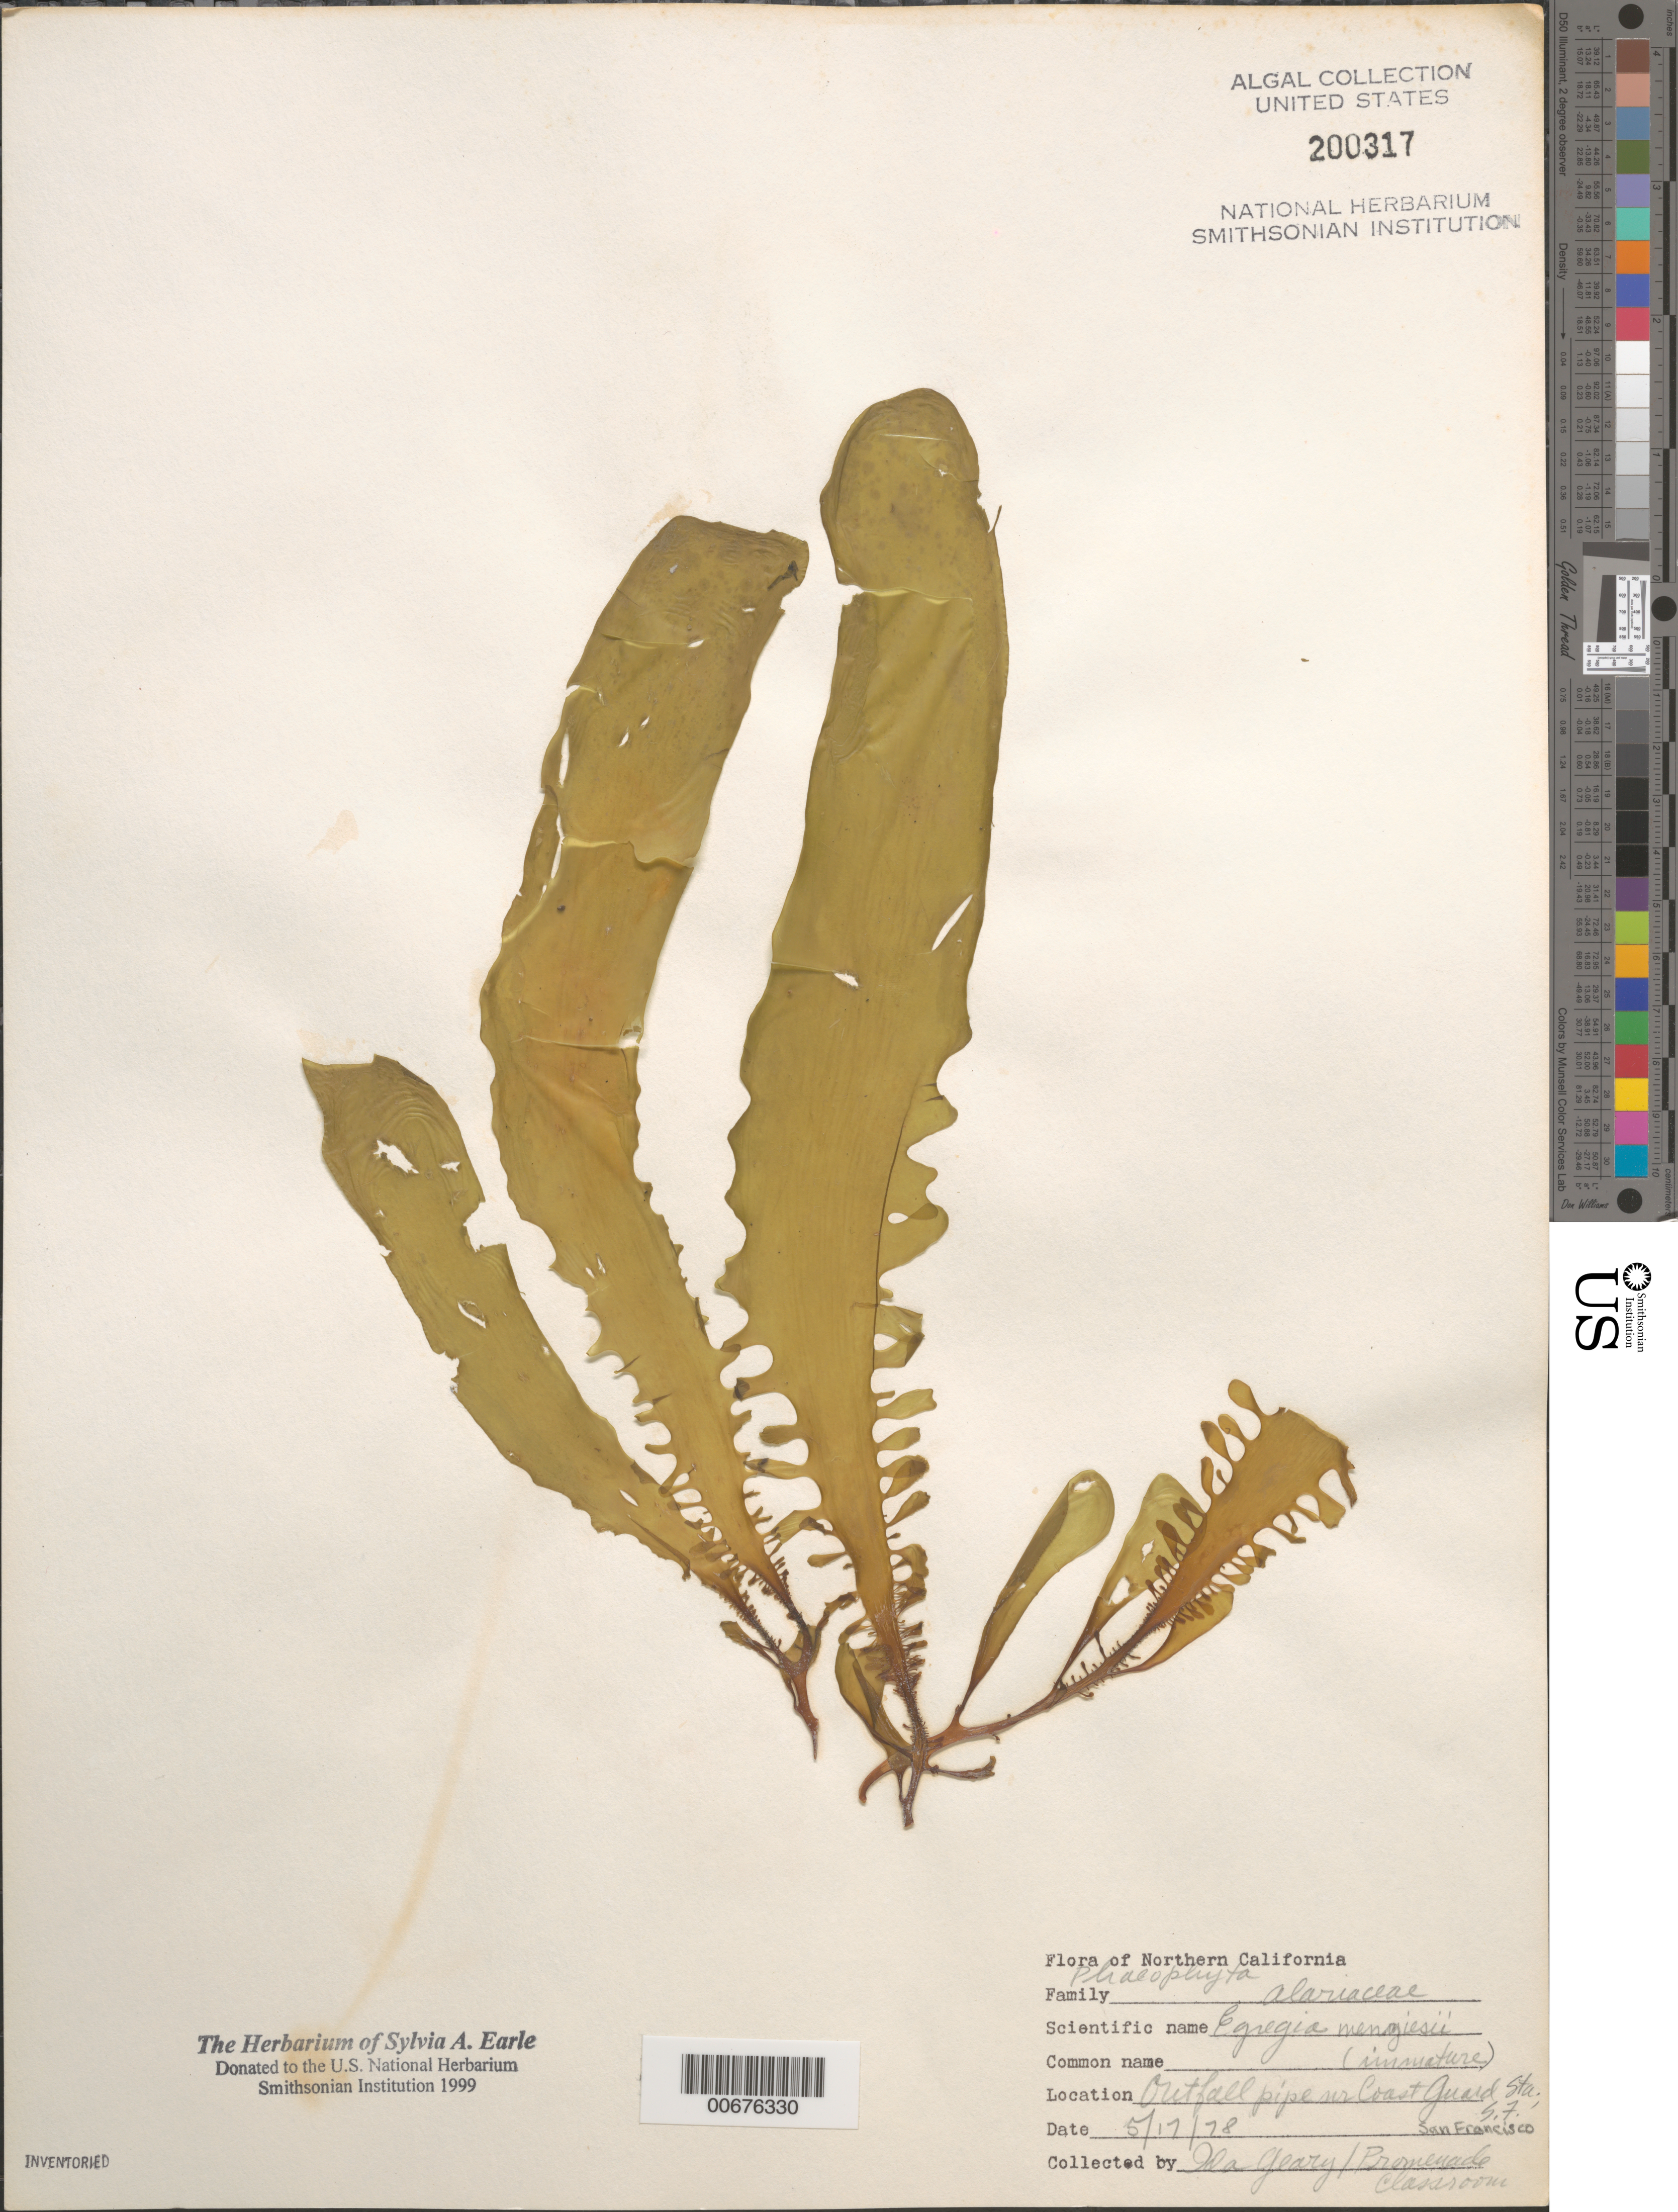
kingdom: Chromista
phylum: Ochrophyta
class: Phaeophyceae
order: Laminariales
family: Lessoniaceae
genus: Egregia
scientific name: Egregia menziesii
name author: (Turner) Aresch.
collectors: I. Geary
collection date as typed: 17 May 1978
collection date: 1978-05-17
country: United States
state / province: California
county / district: San Francisco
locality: San Francisco, near Coast Guard station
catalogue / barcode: US 200317